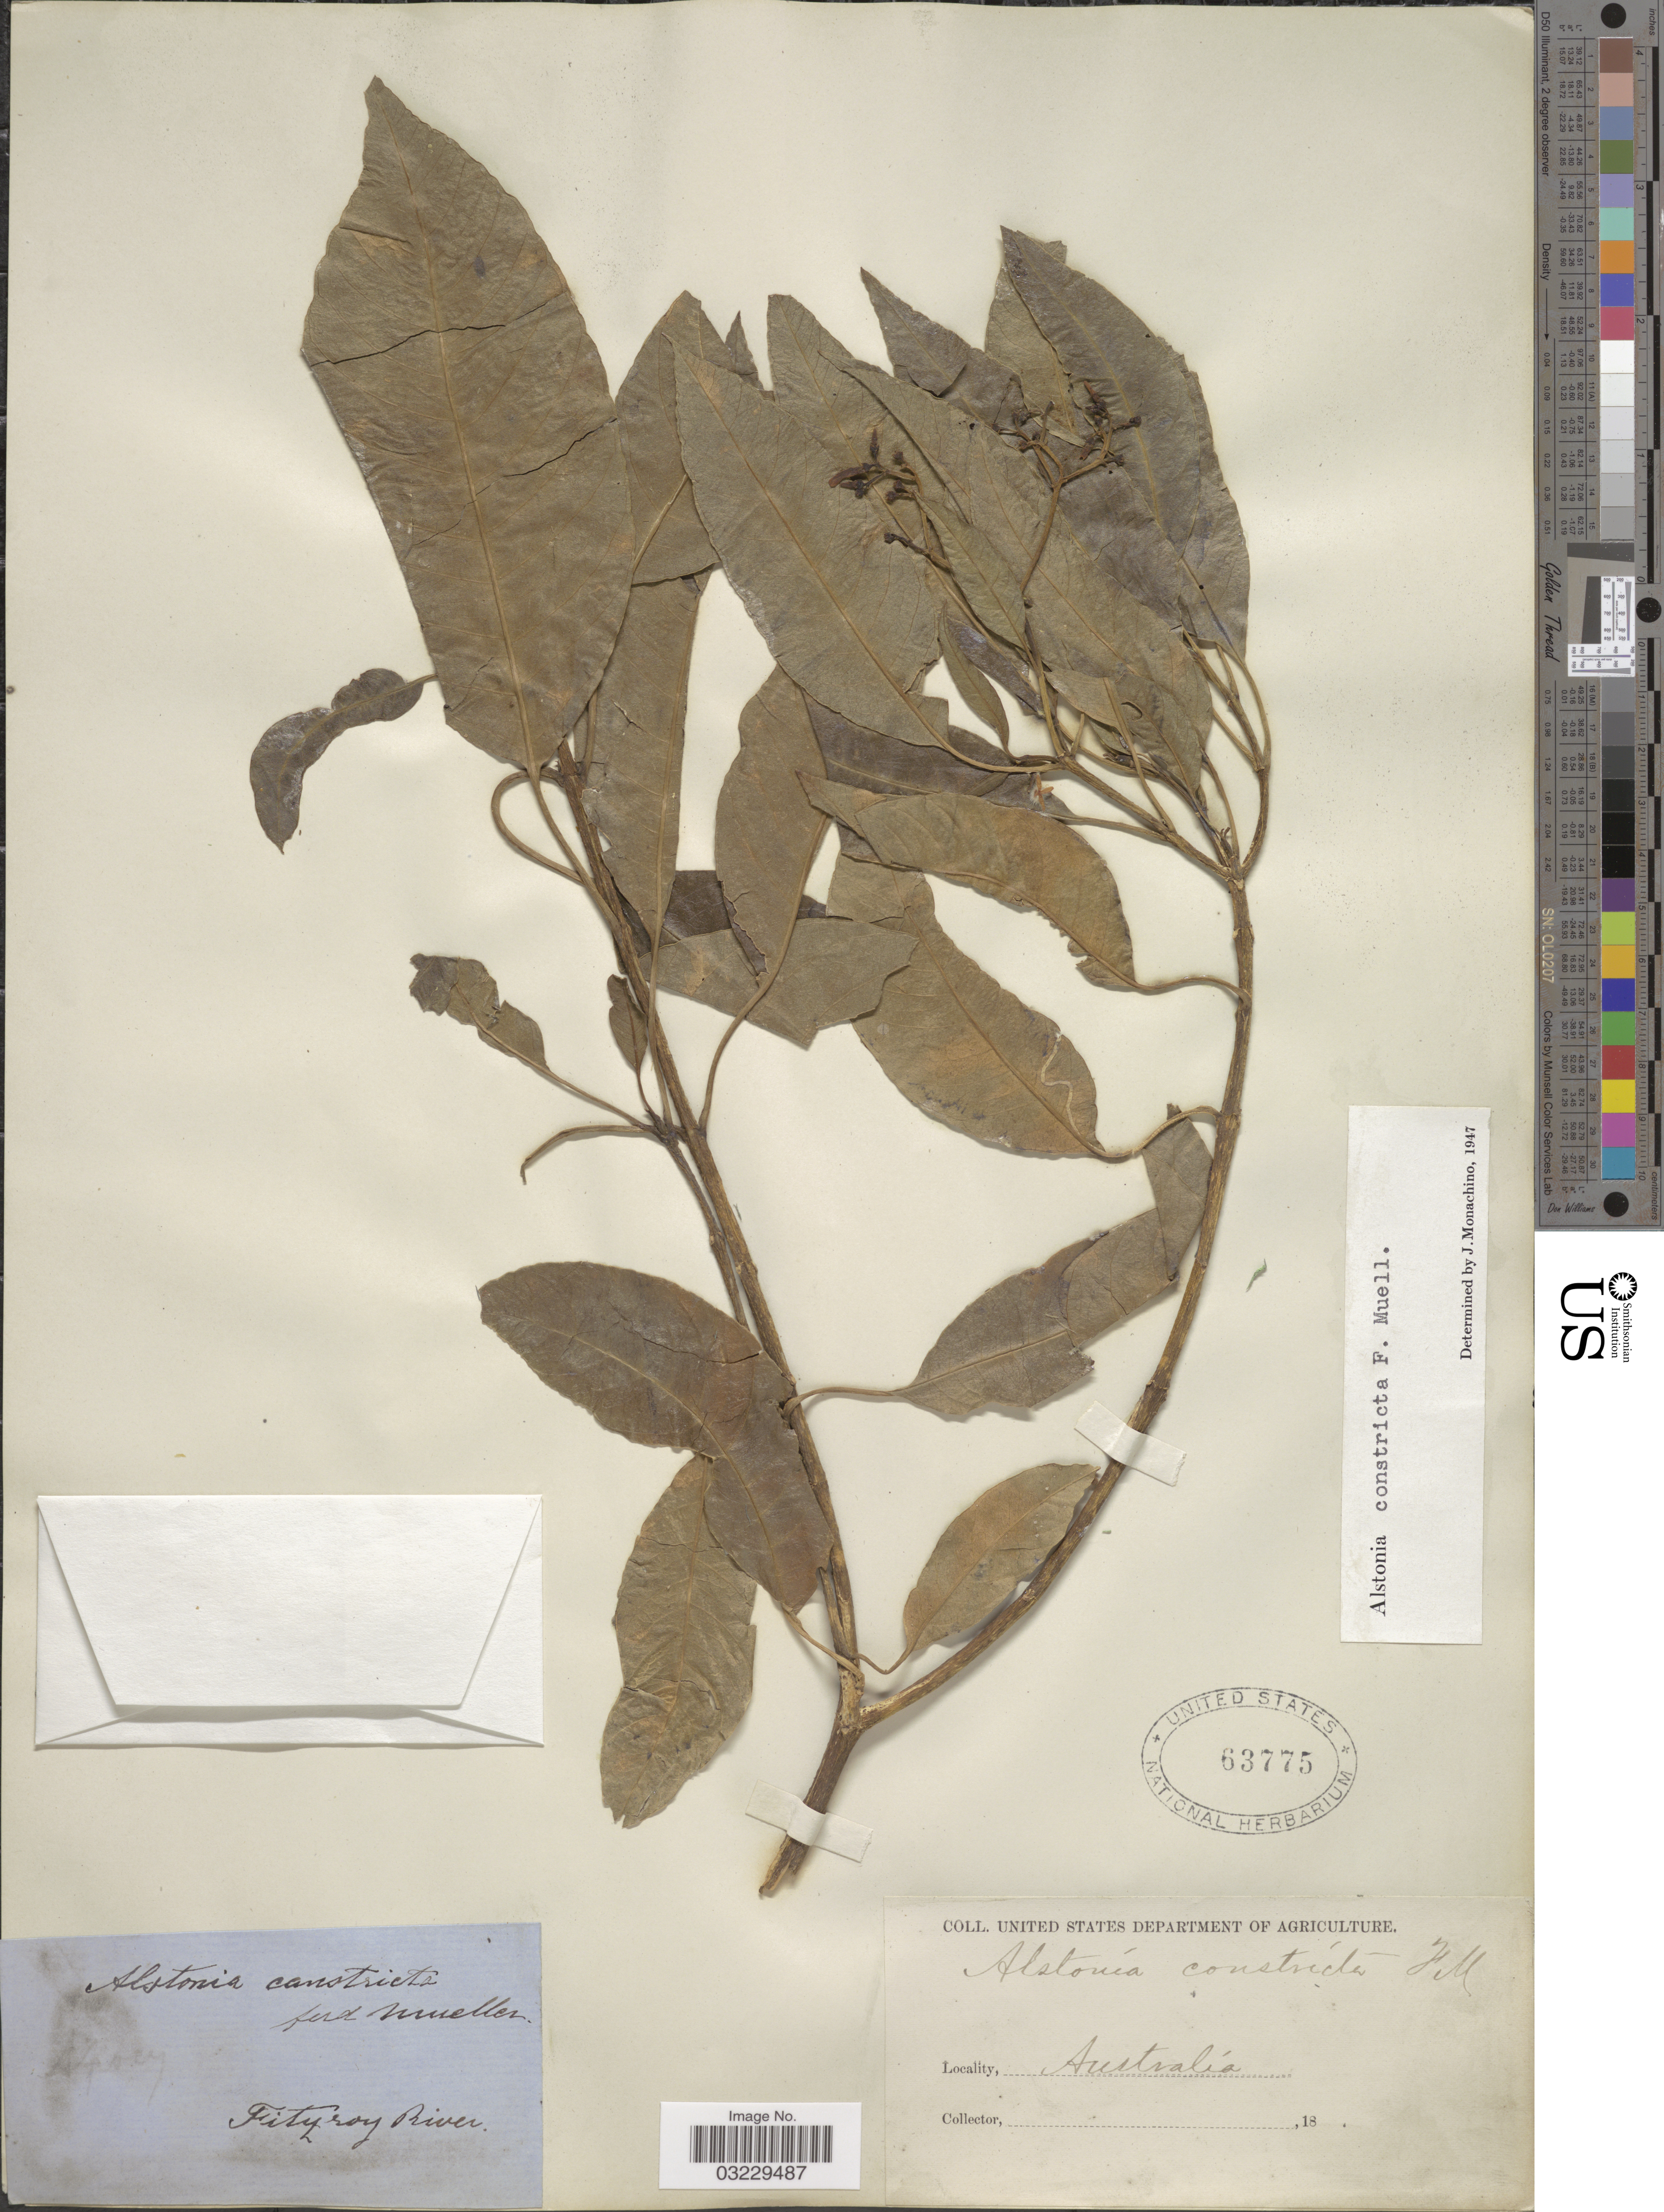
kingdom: Plantae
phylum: Tracheophyta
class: Magnoliopsida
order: Gentianales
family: Apocynaceae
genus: Alstonia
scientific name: Alstonia constricta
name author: F. Muell.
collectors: Facchini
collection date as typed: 18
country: Australia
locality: Fitzroy River.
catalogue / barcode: US 63775